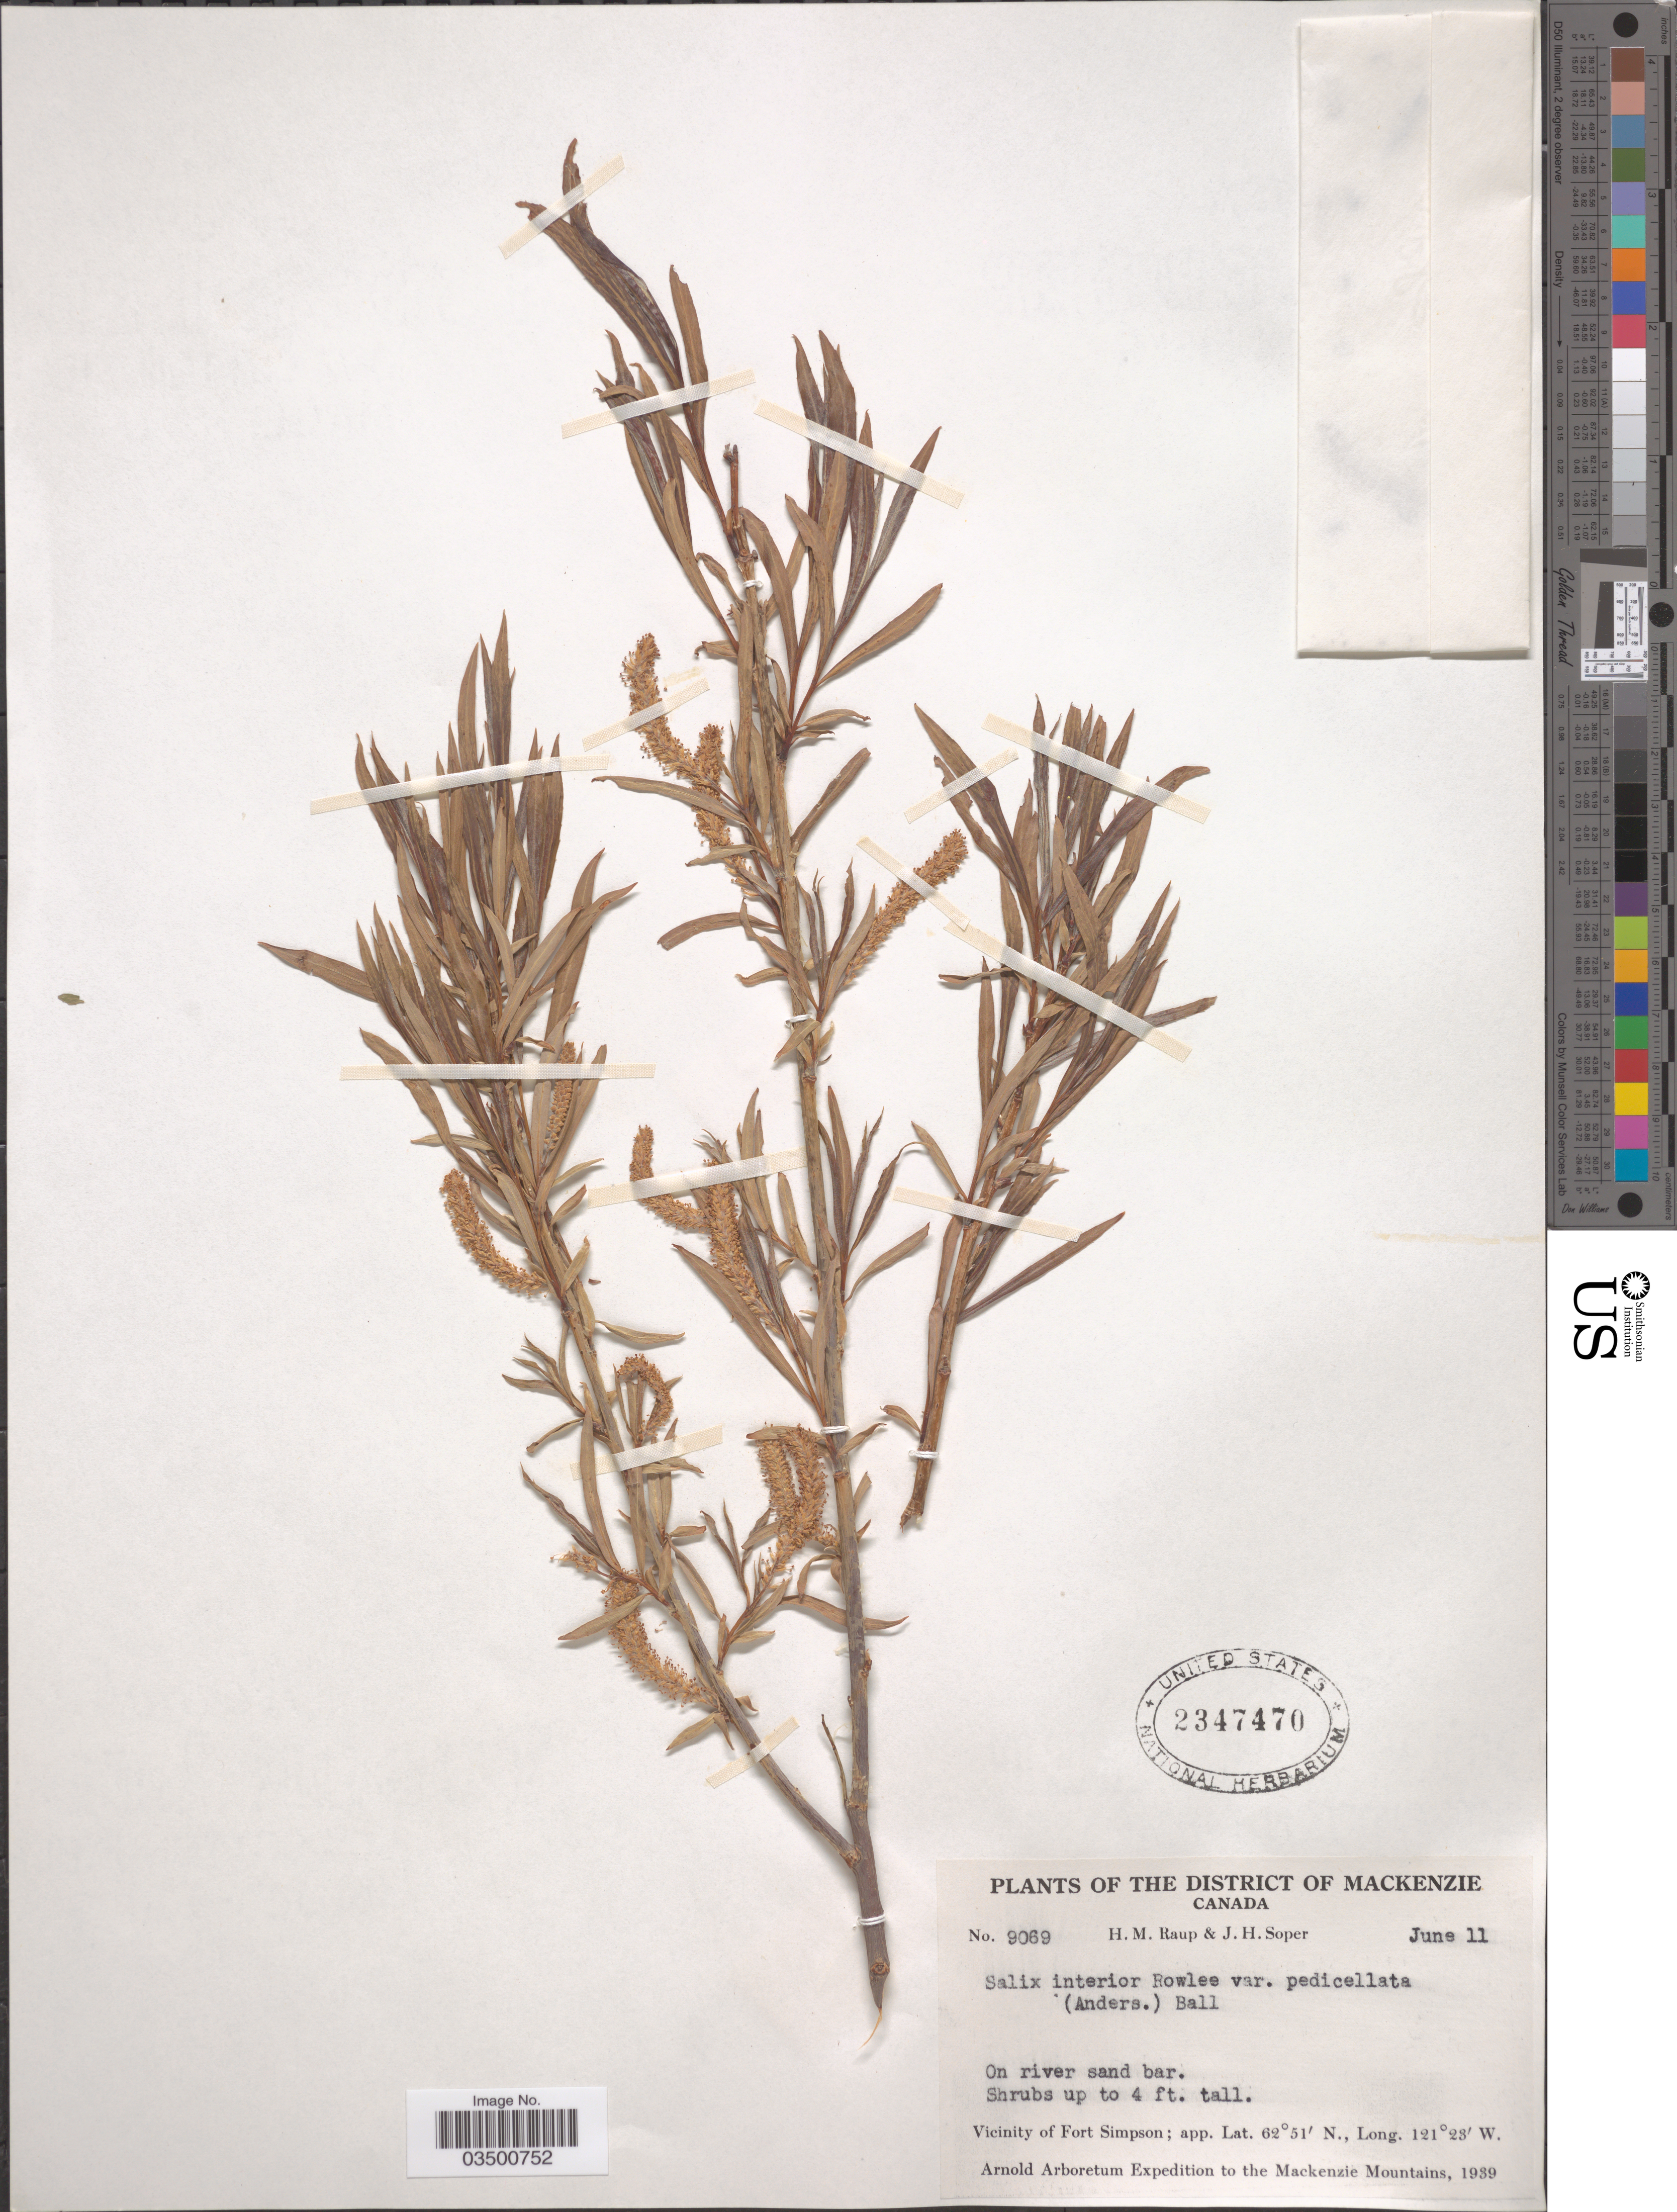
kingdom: Plantae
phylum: Tracheophyta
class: Magnoliopsida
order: Malpighiales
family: Salicaceae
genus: Salix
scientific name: Salix interior var. pedicellata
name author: (Andersson) C.R. Ball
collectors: H. Raup & J. H. Soper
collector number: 9069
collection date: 1939-06-11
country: Canada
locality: The District of Mackenzie. On river sand bar. Vicinity of Fort Simpson. Mackenzie Mountains.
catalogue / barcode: US 2347470